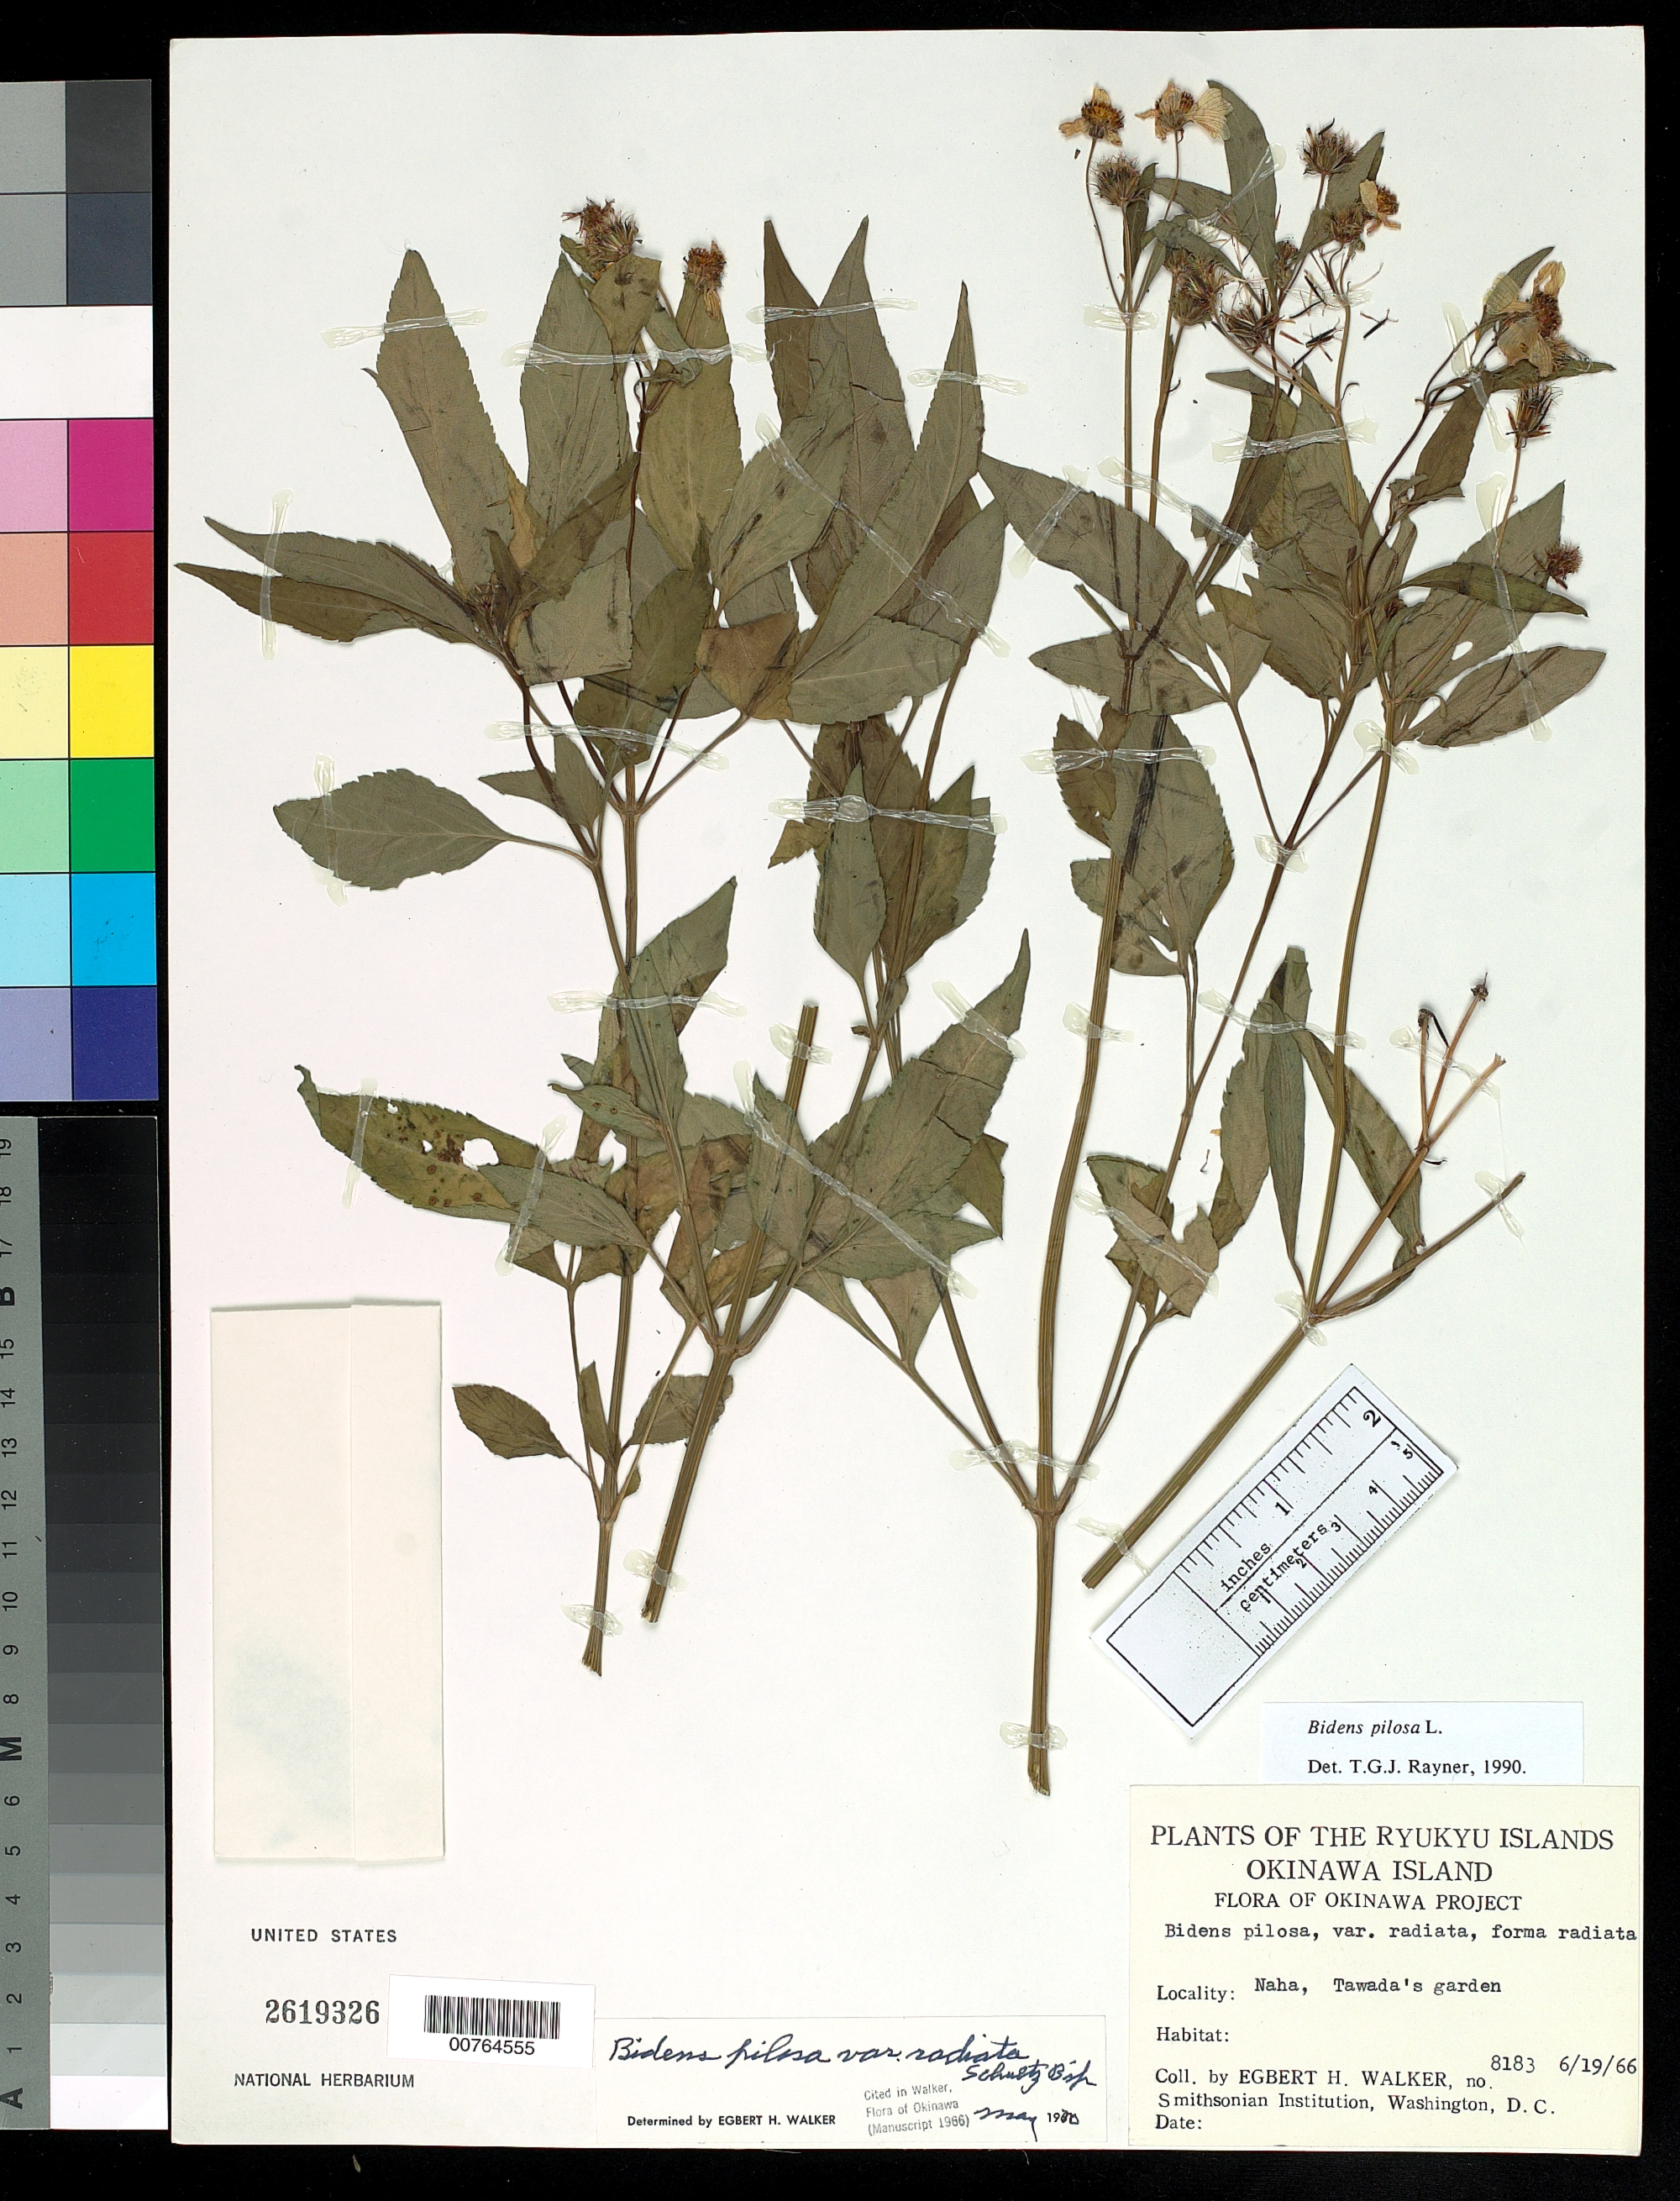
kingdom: Plantae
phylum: Tracheophyta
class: Magnoliopsida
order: Asterales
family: Asteraceae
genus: Bidens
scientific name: Bidens pilosa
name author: L.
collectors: E. H. Walker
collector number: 8183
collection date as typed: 19 Jun 1966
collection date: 1966-06-19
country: Japan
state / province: Okinawa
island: Okinawa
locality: Naha, Tawada's garden.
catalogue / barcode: US 2619326